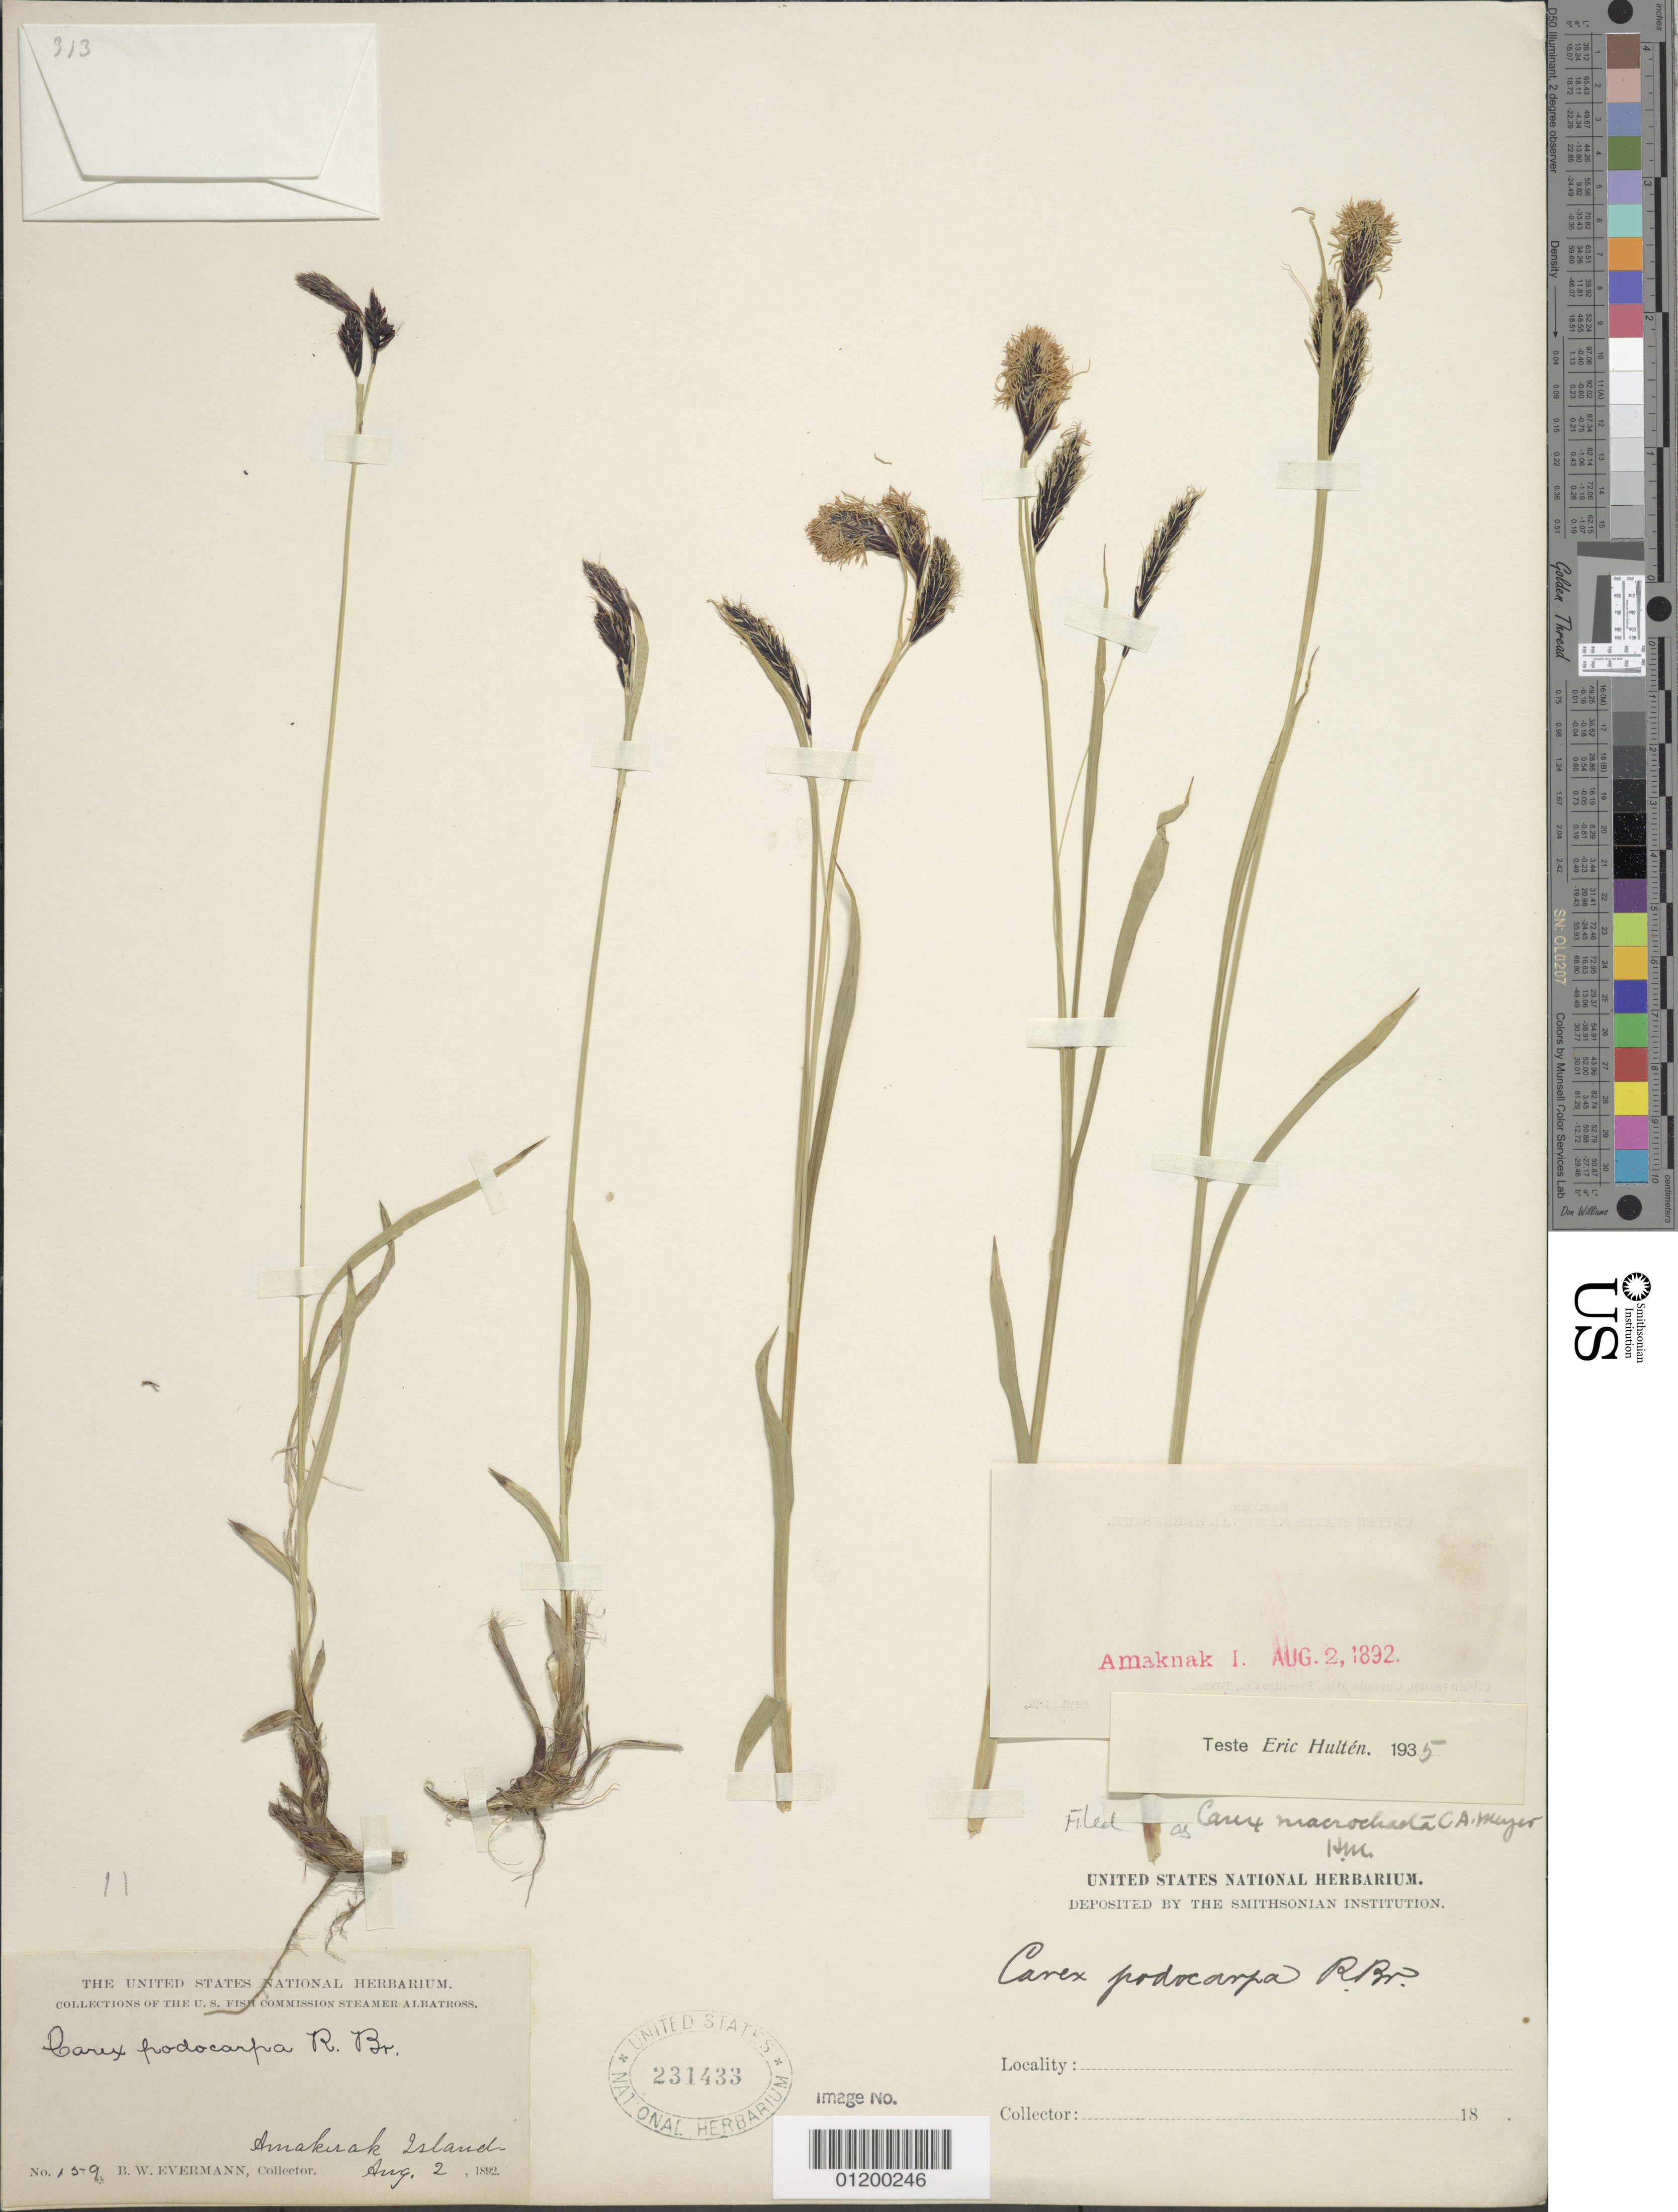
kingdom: Plantae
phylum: Tracheophyta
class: Liliopsida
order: Poales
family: Cyperaceae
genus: Carex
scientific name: Carex macrochaeta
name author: C.A. Mey.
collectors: B. W. Evermann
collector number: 159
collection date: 1892-08-02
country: United States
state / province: Alaska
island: Amakuak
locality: Amakuak Island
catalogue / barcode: US 231433